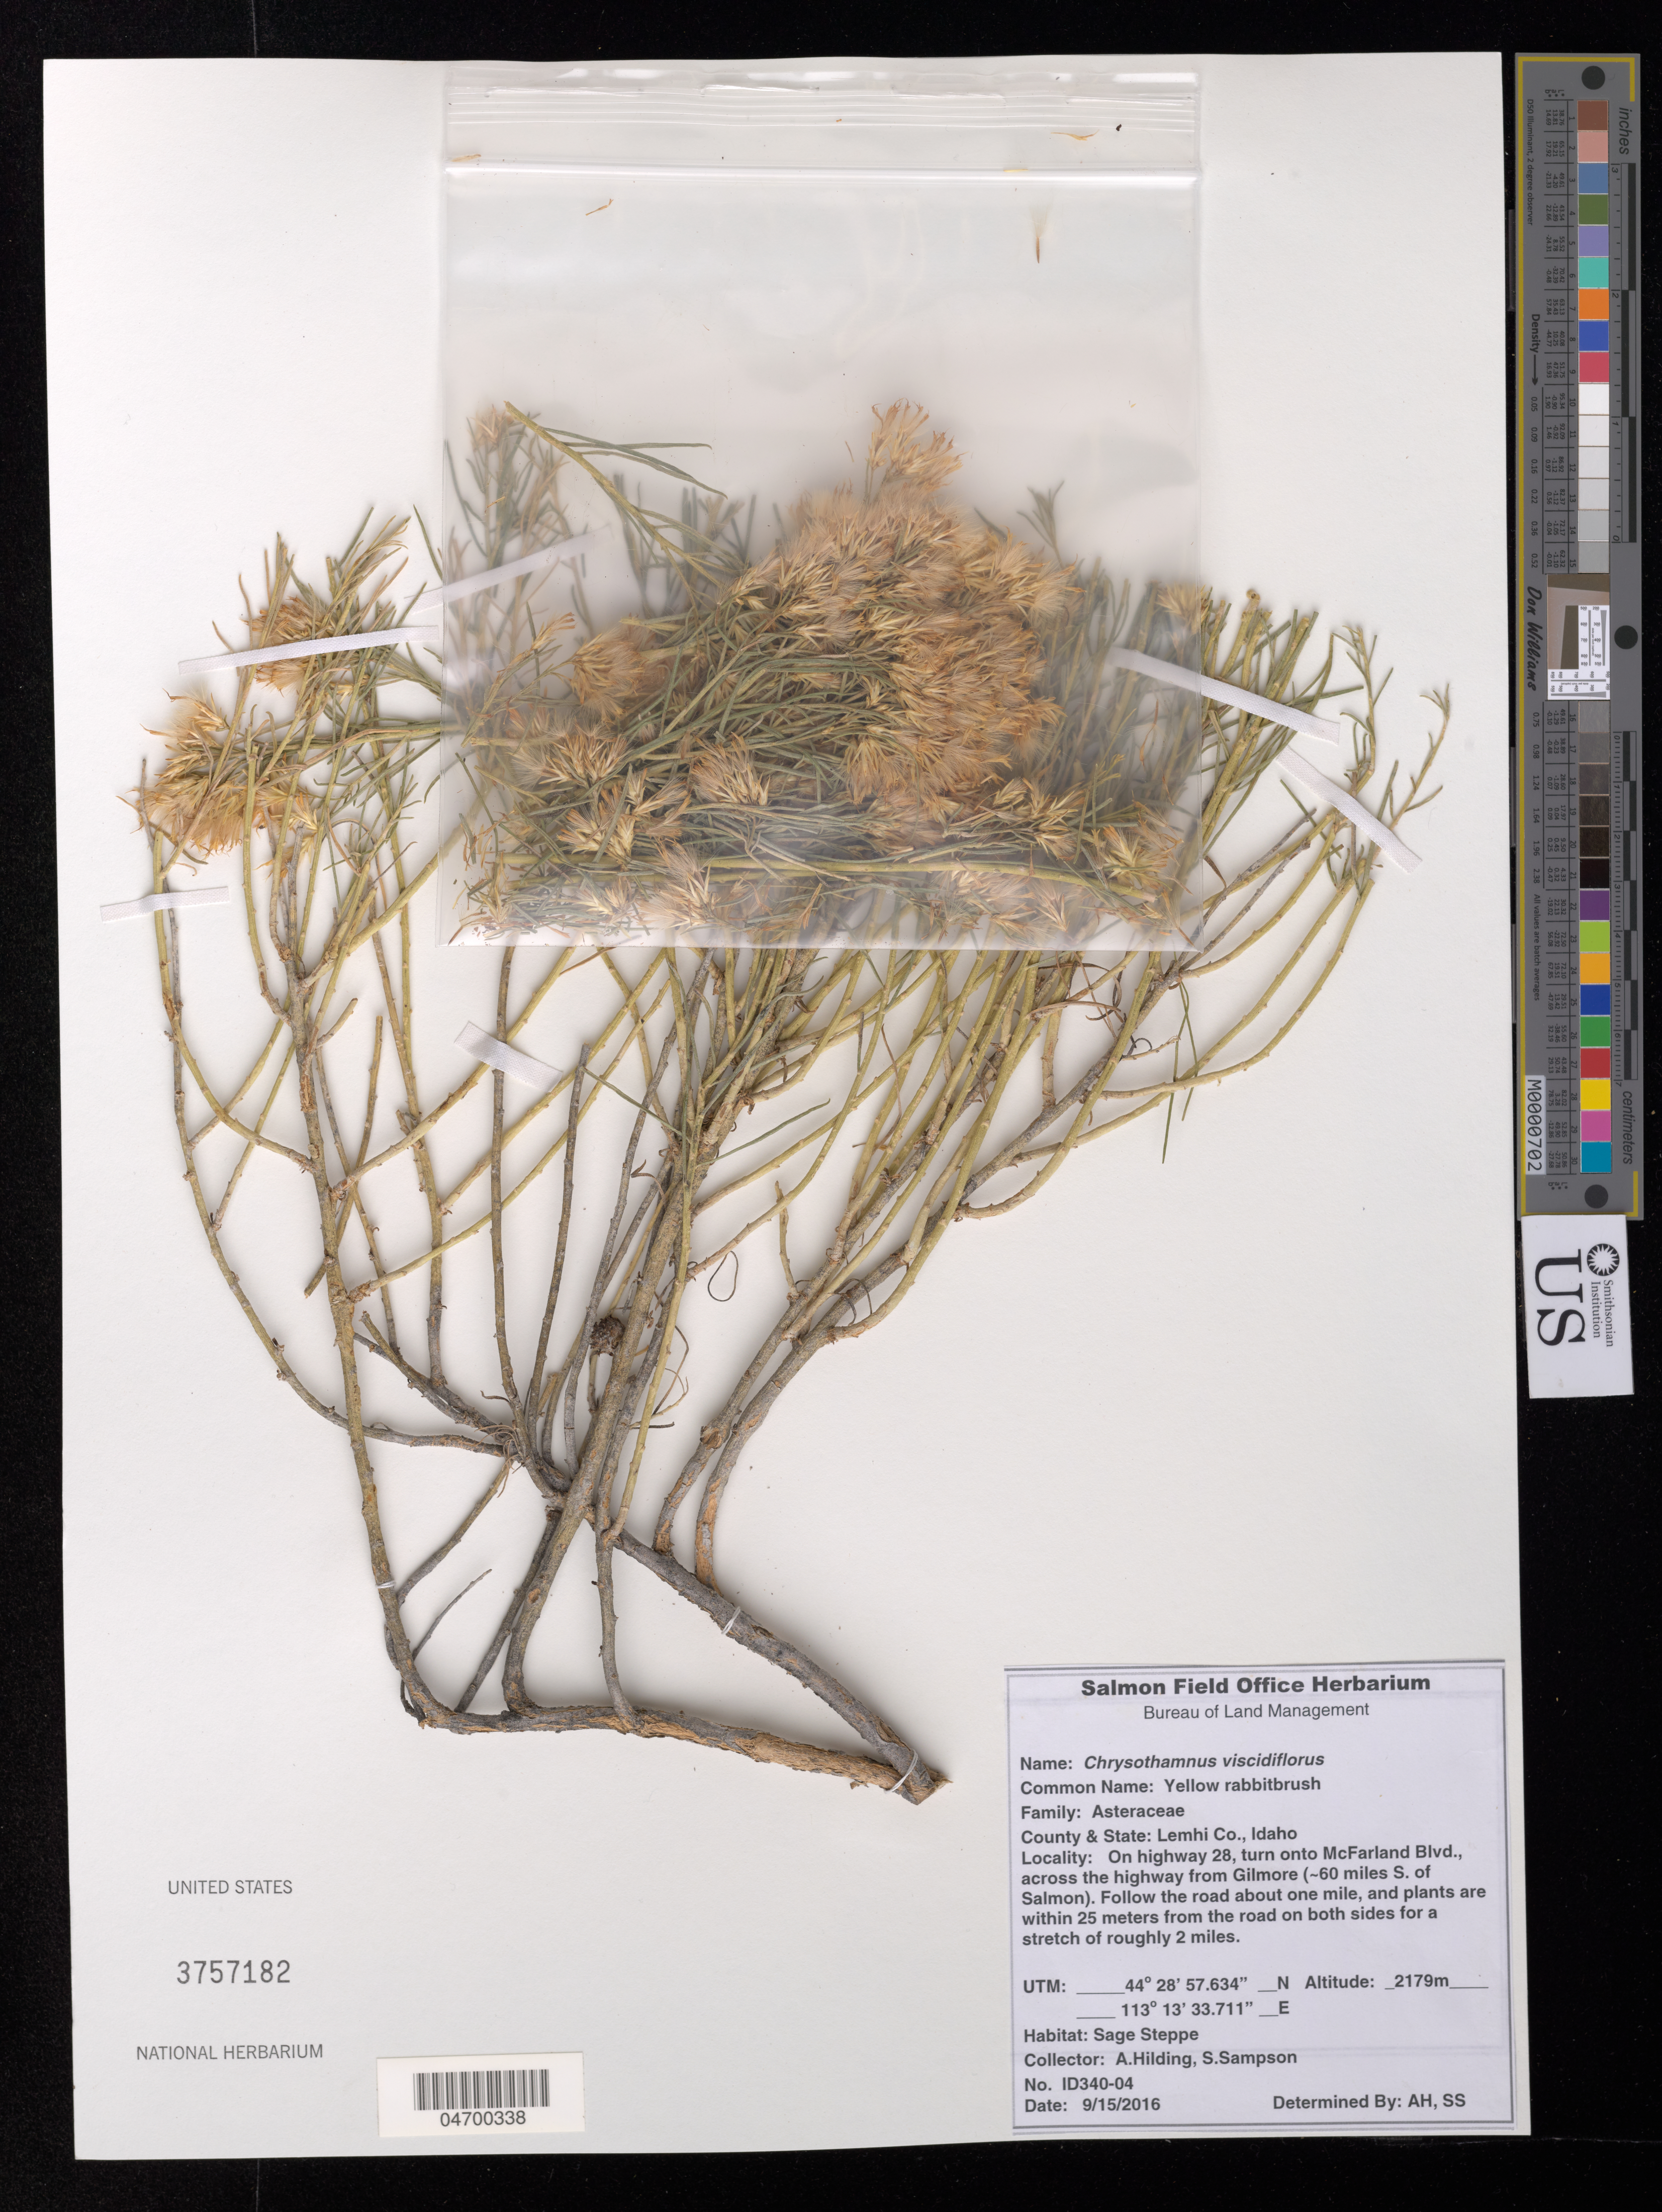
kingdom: Plantae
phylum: Tracheophyta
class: Magnoliopsida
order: Asterales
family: Asteraceae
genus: Chrysothamnus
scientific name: Chrysothamnus viscidiflorus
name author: (Hook.) Nutt.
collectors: A. Hilding & S. Sampson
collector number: ID340-04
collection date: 2016-09-15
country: United States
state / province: Idaho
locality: County & State: Lemhi Co. On highway 28, turn into McFarland Blvd., avross the highway from Gilmore (~60 miles S. of Salmon).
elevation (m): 2179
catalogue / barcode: US 3757182